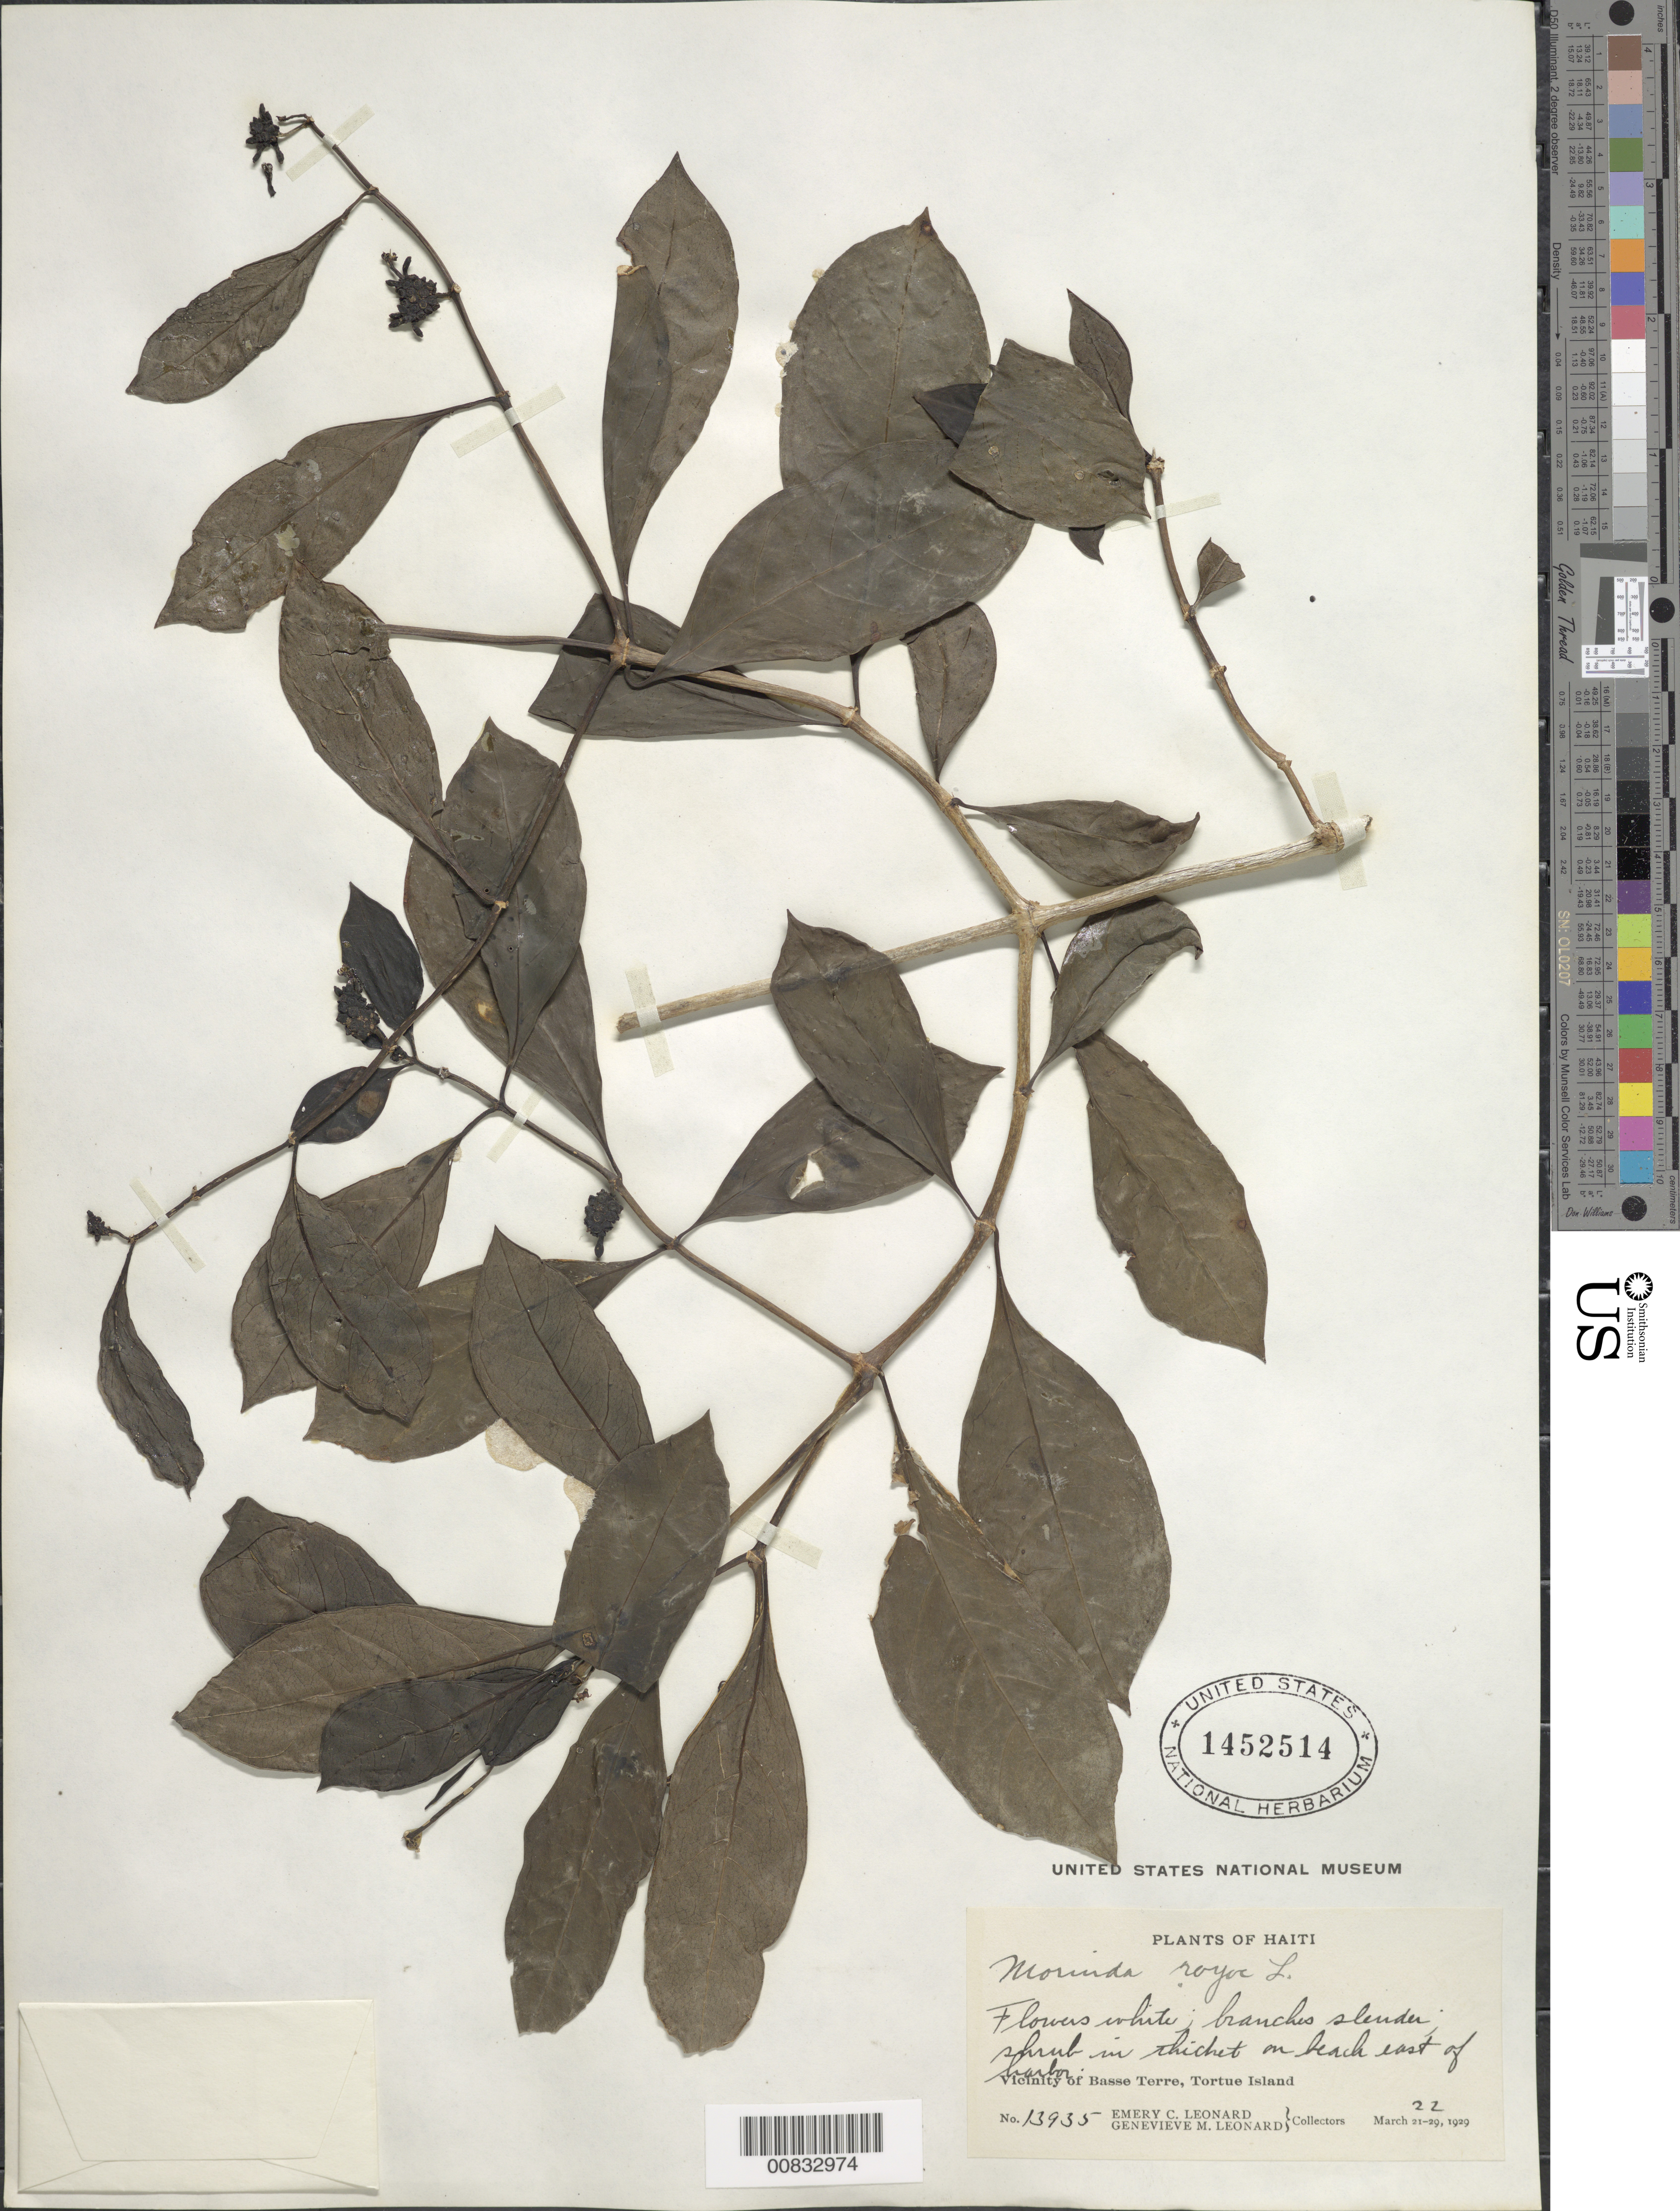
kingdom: Plantae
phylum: Tracheophyta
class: Magnoliopsida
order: Gentianales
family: Rubiaceae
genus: Morinda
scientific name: Morinda royoc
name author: L.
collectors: E. C. Leonard & G. M. Leonard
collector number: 13935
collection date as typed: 22 Mar 1929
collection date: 1929-03-22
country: Haiti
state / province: Nord-Ouest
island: Île de la Tortue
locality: Vicinity of Basse Terre, E of harbor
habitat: In thicket on beach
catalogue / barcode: US 1452514